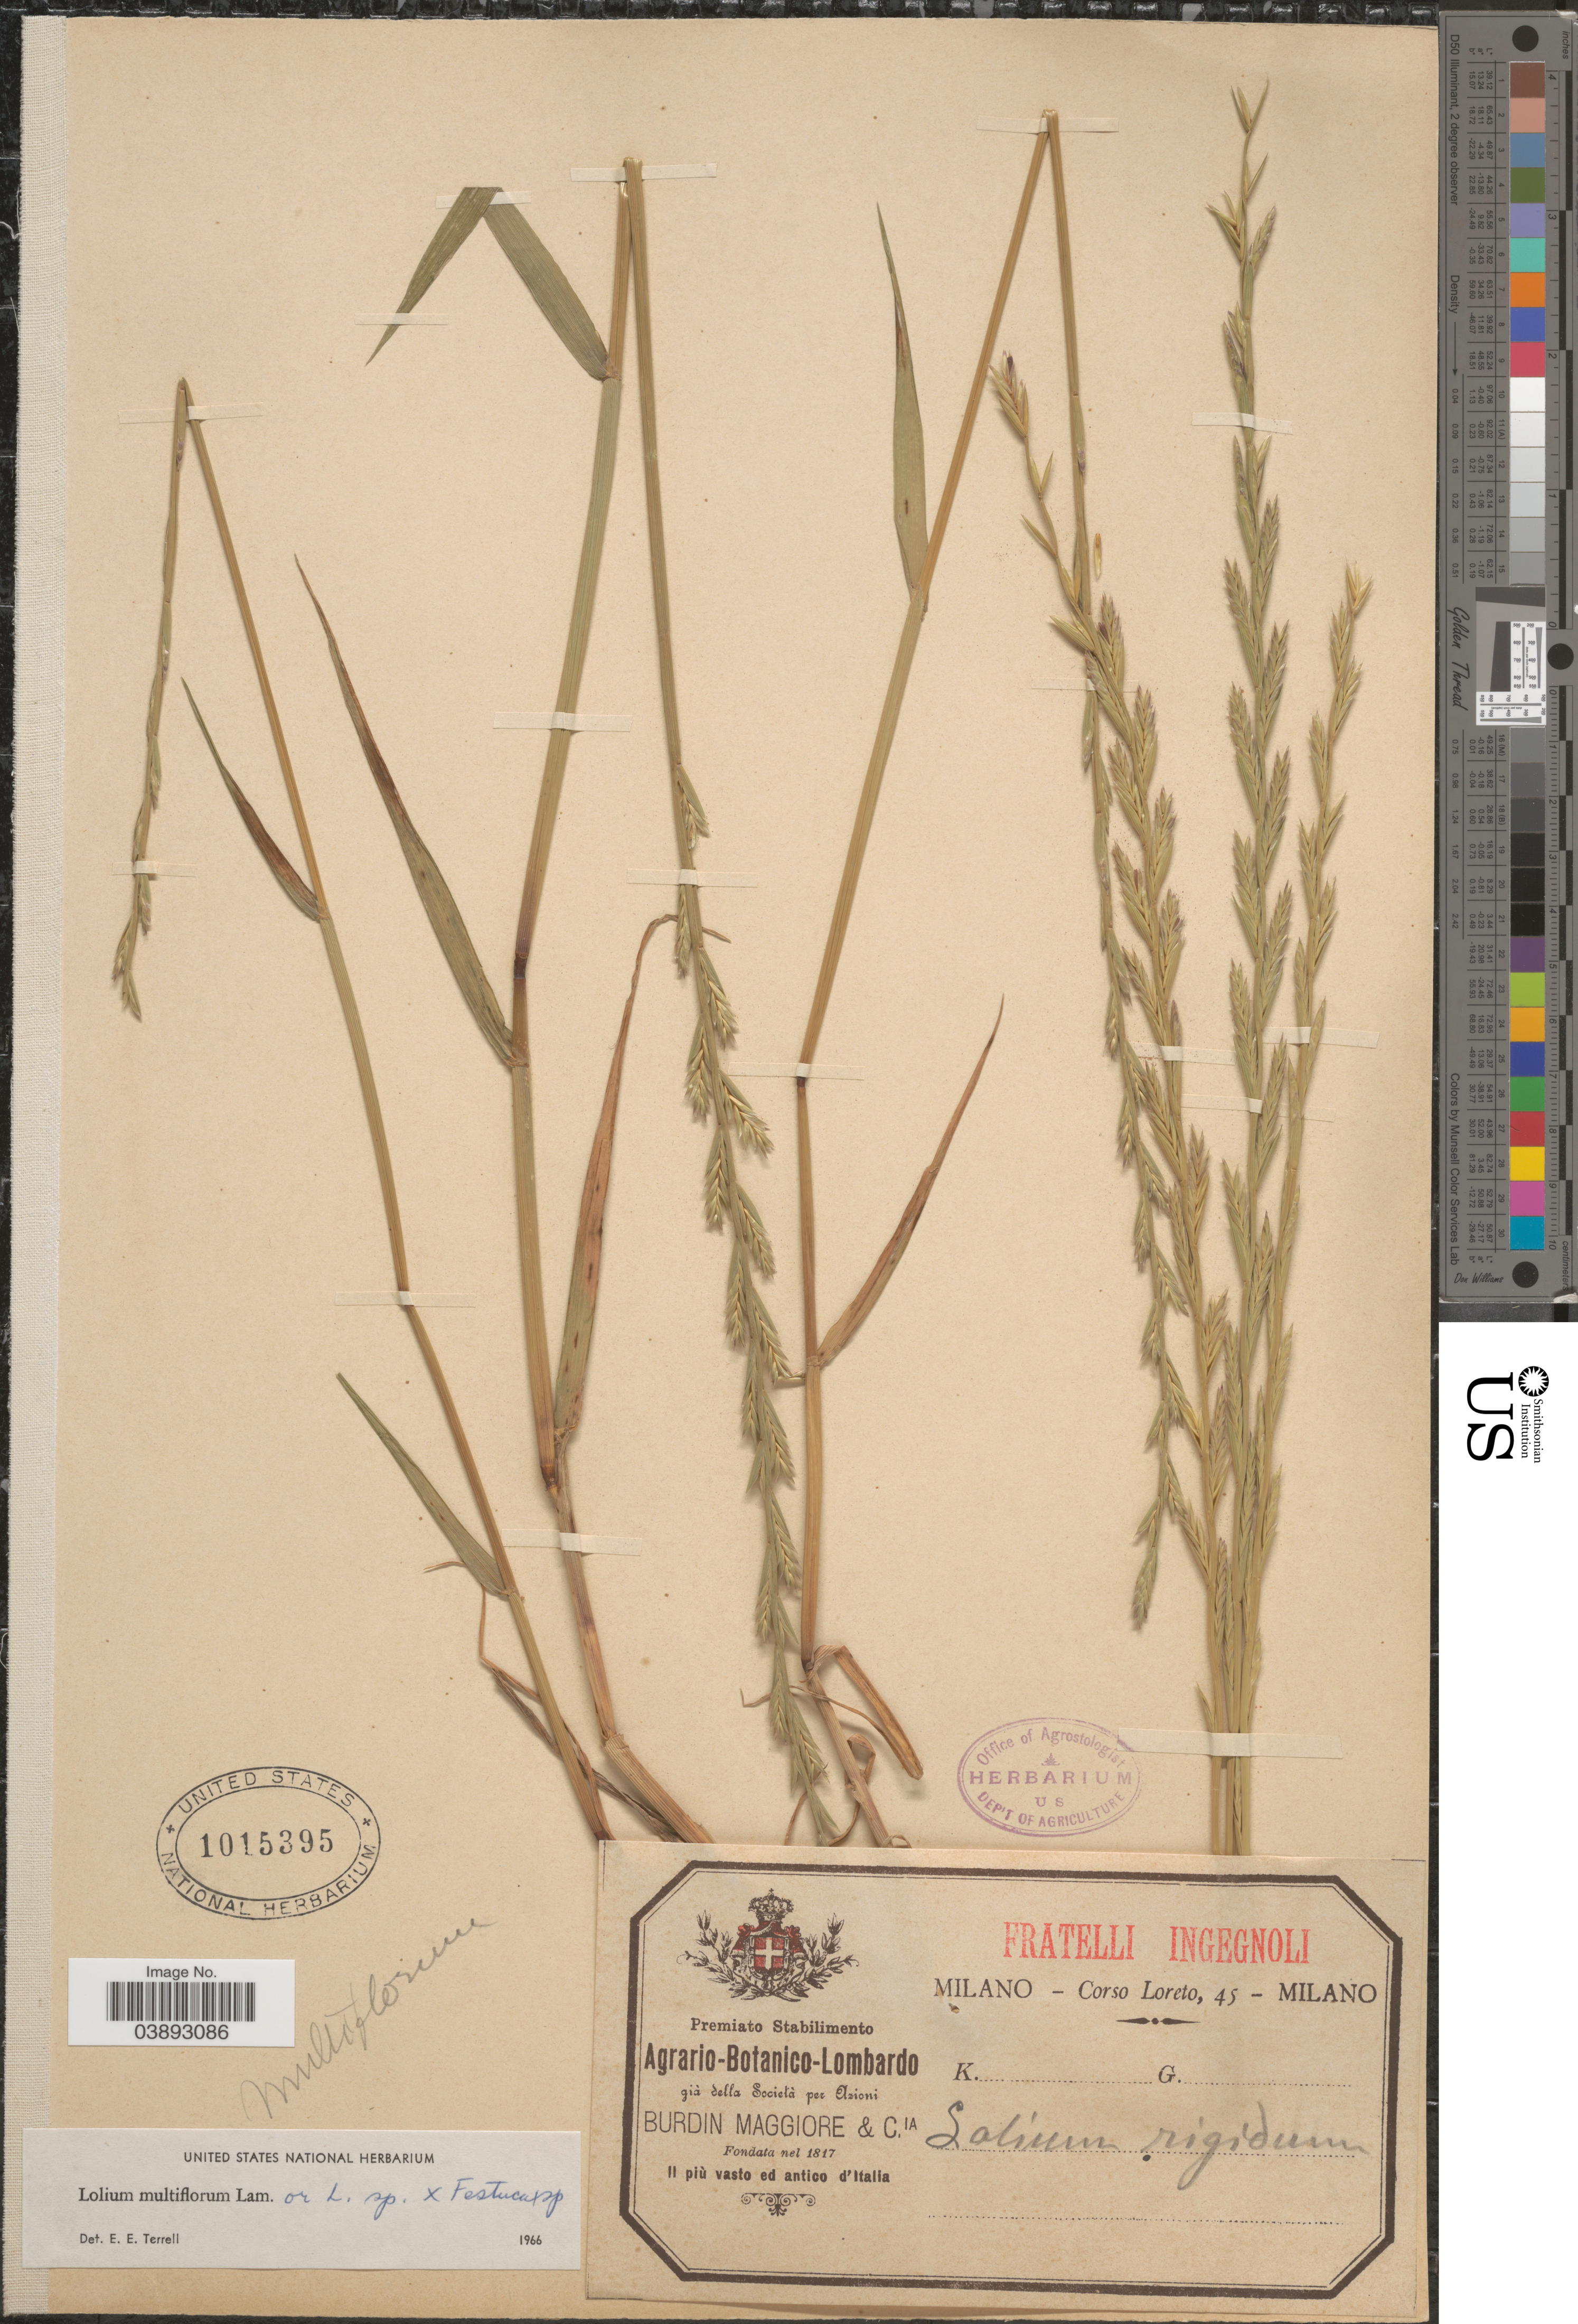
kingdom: Plantae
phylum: Tracheophyta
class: Liliopsida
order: Poales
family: Poaceae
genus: Lolium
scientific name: Lolium multiflorum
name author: Lam.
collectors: Loreto, C.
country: Italy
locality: Milano.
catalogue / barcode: US 1015395